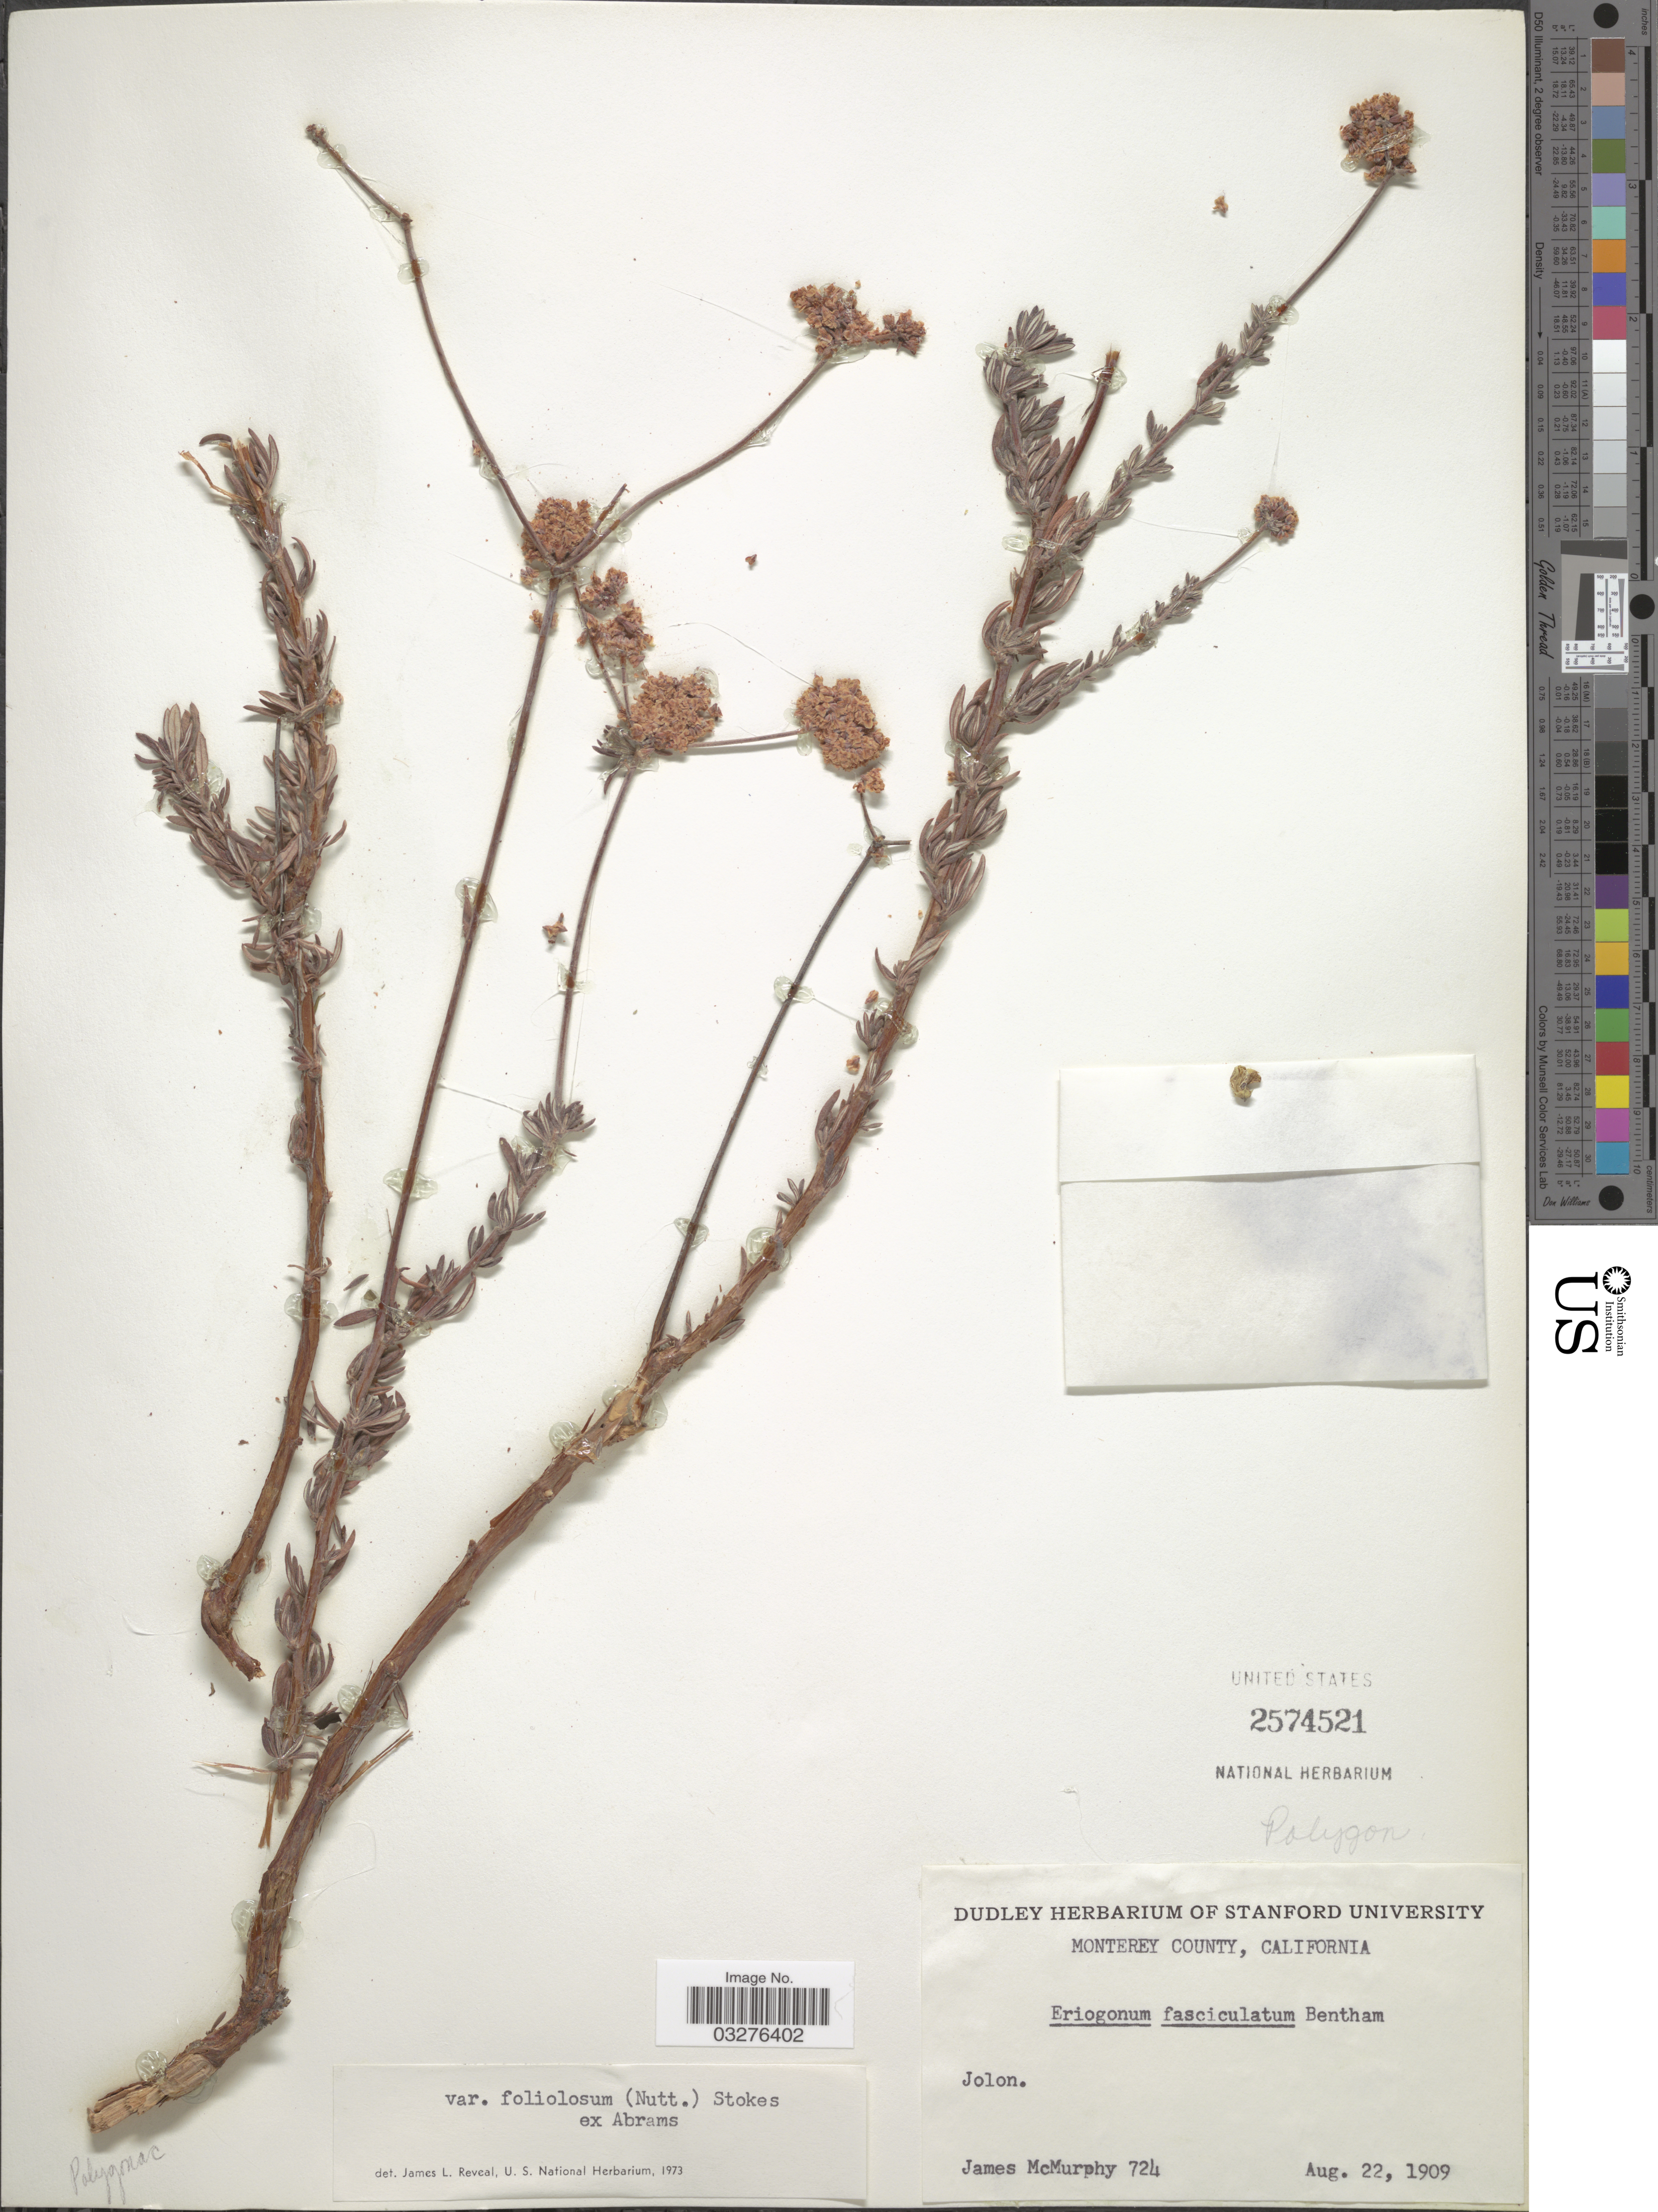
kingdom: Plantae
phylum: Tracheophyta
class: Magnoliopsida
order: Caryophyllales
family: Polygonaceae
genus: Eriogonum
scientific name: Eriogonum fasciculatum var. foliolosum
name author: (Nutt.) S. Stokes ex Abrams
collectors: J. McMurphy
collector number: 724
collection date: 1909-08-22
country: United States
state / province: California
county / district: Monterey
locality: Monterey County, Jolon.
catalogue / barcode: US 2574521